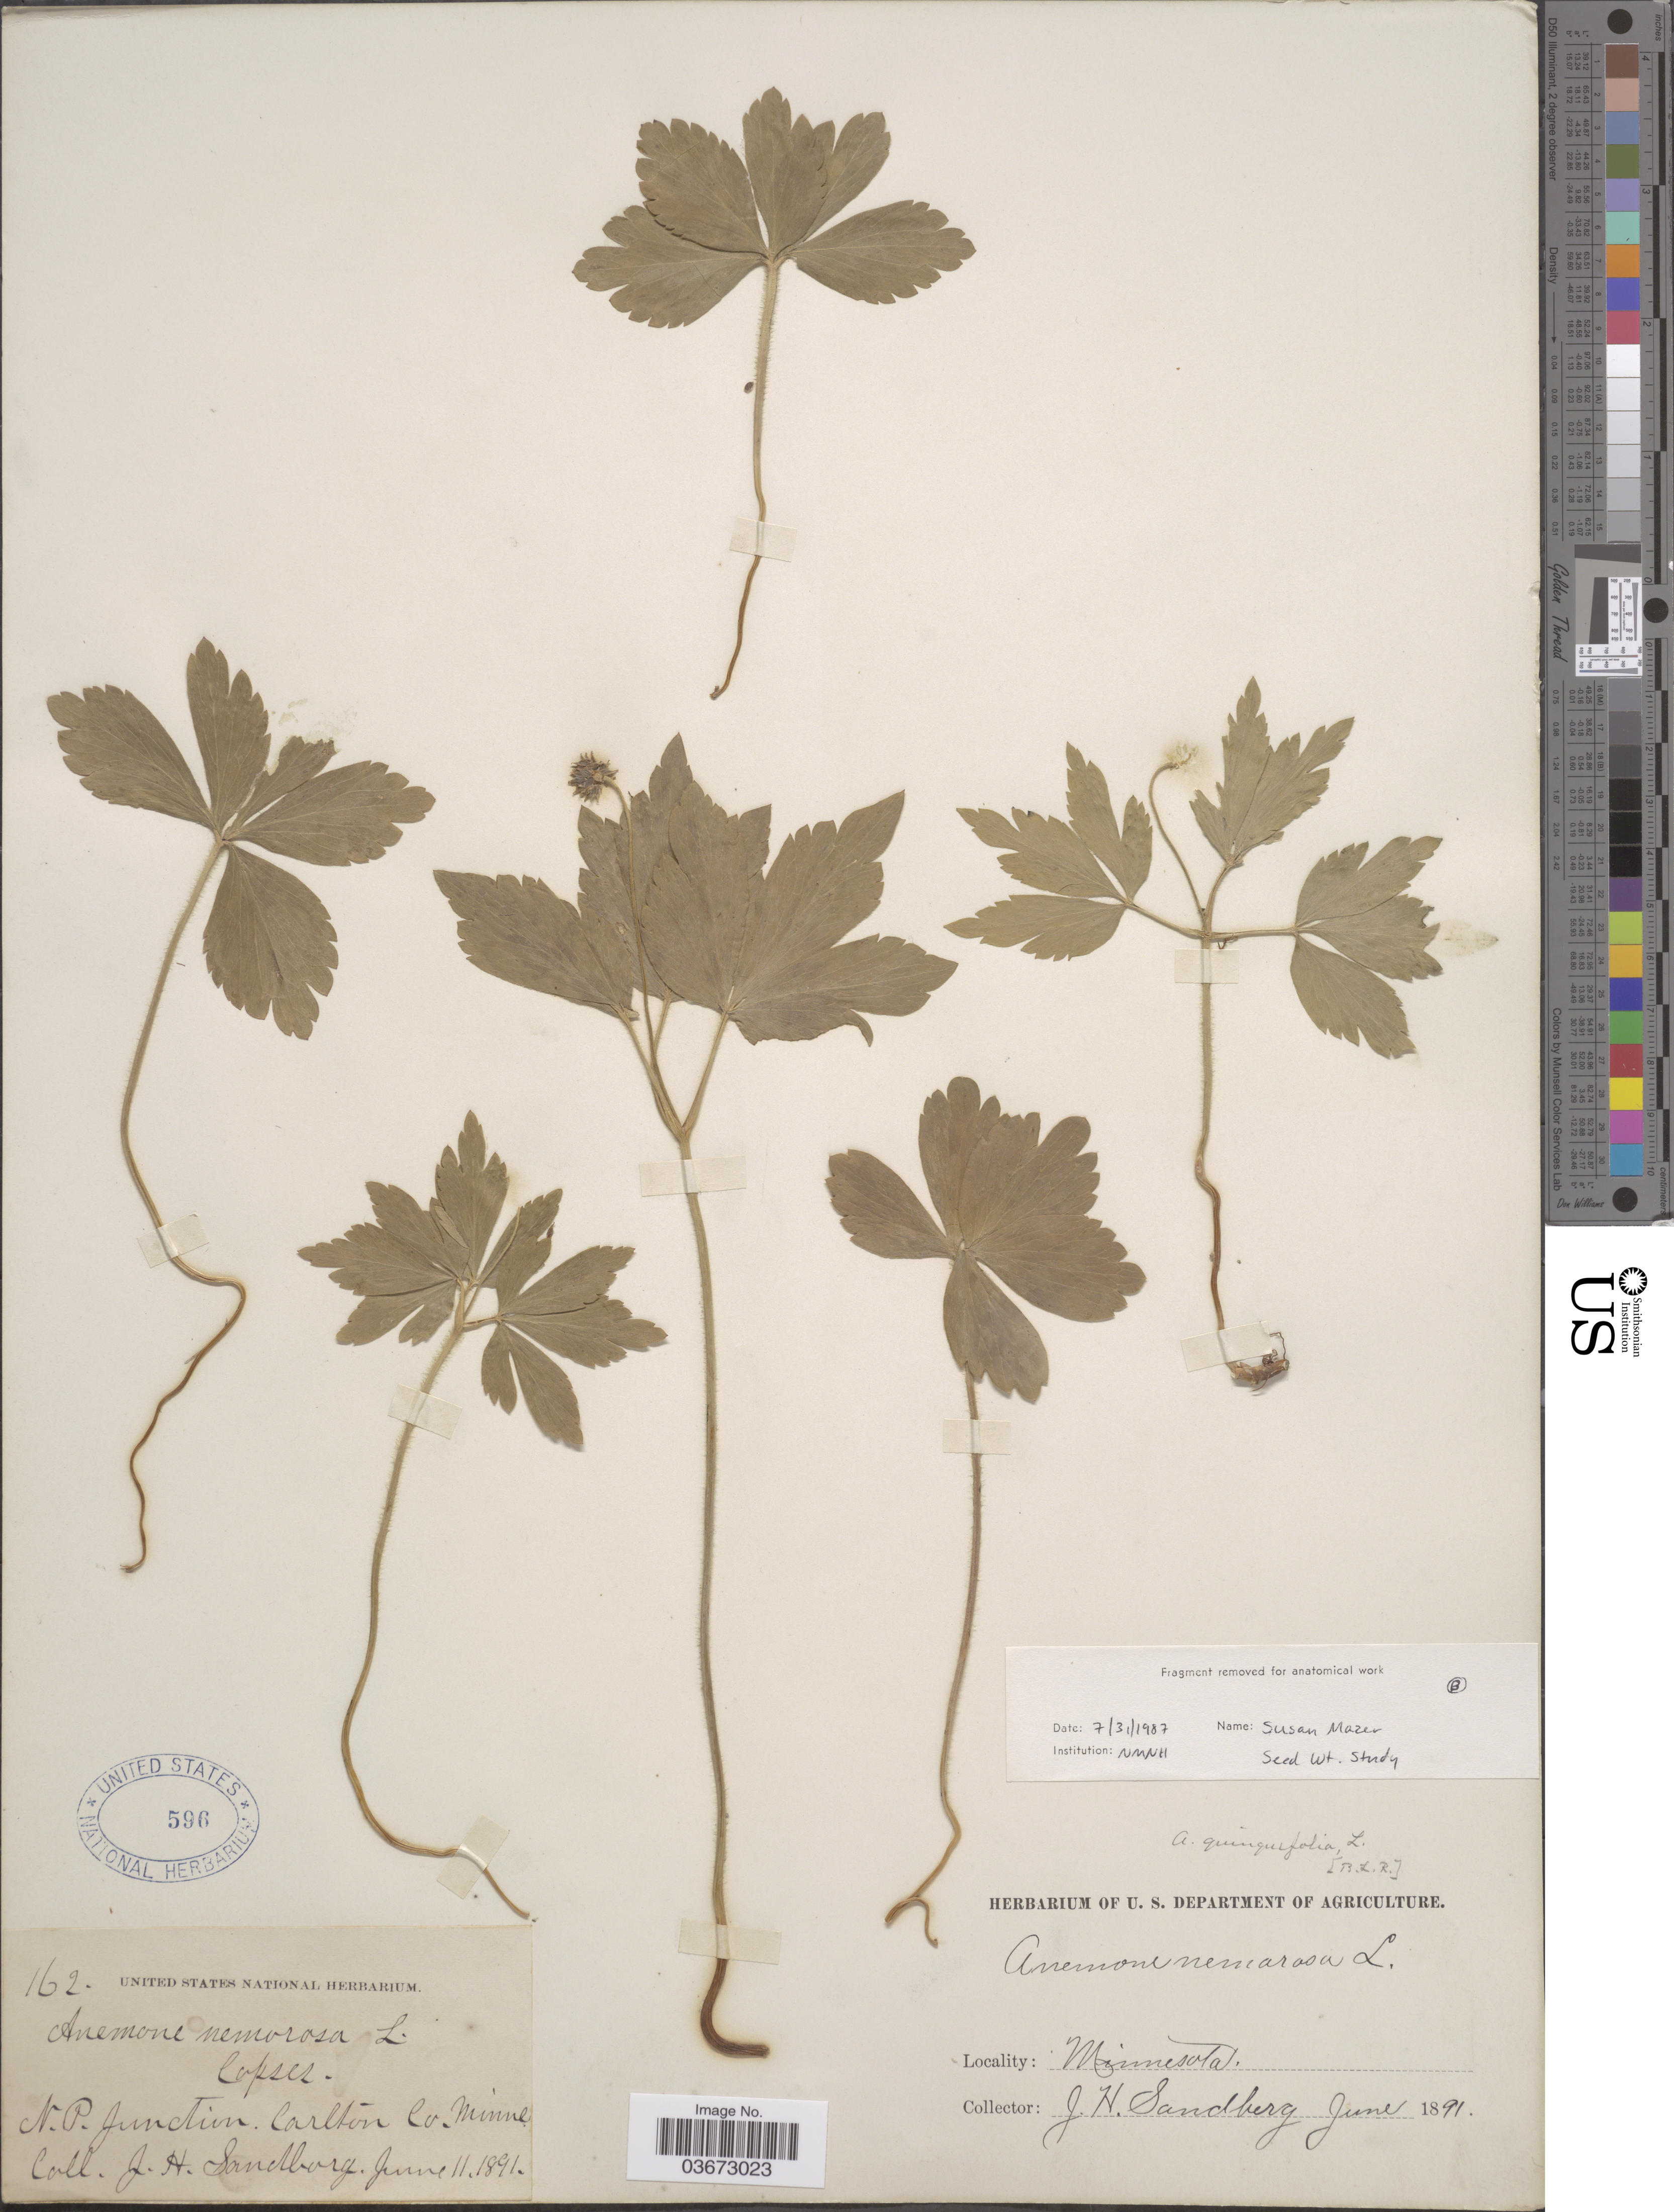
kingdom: Plantae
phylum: Tracheophyta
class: Magnoliopsida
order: Ranunculales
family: Ranunculaceae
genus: Anemone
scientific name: Anemone quinquefolia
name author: L.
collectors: J. H. Sandberg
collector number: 162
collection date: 1891-06-11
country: United States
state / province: Minnesota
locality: N.P. Junction. Carlton Co.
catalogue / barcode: US 596